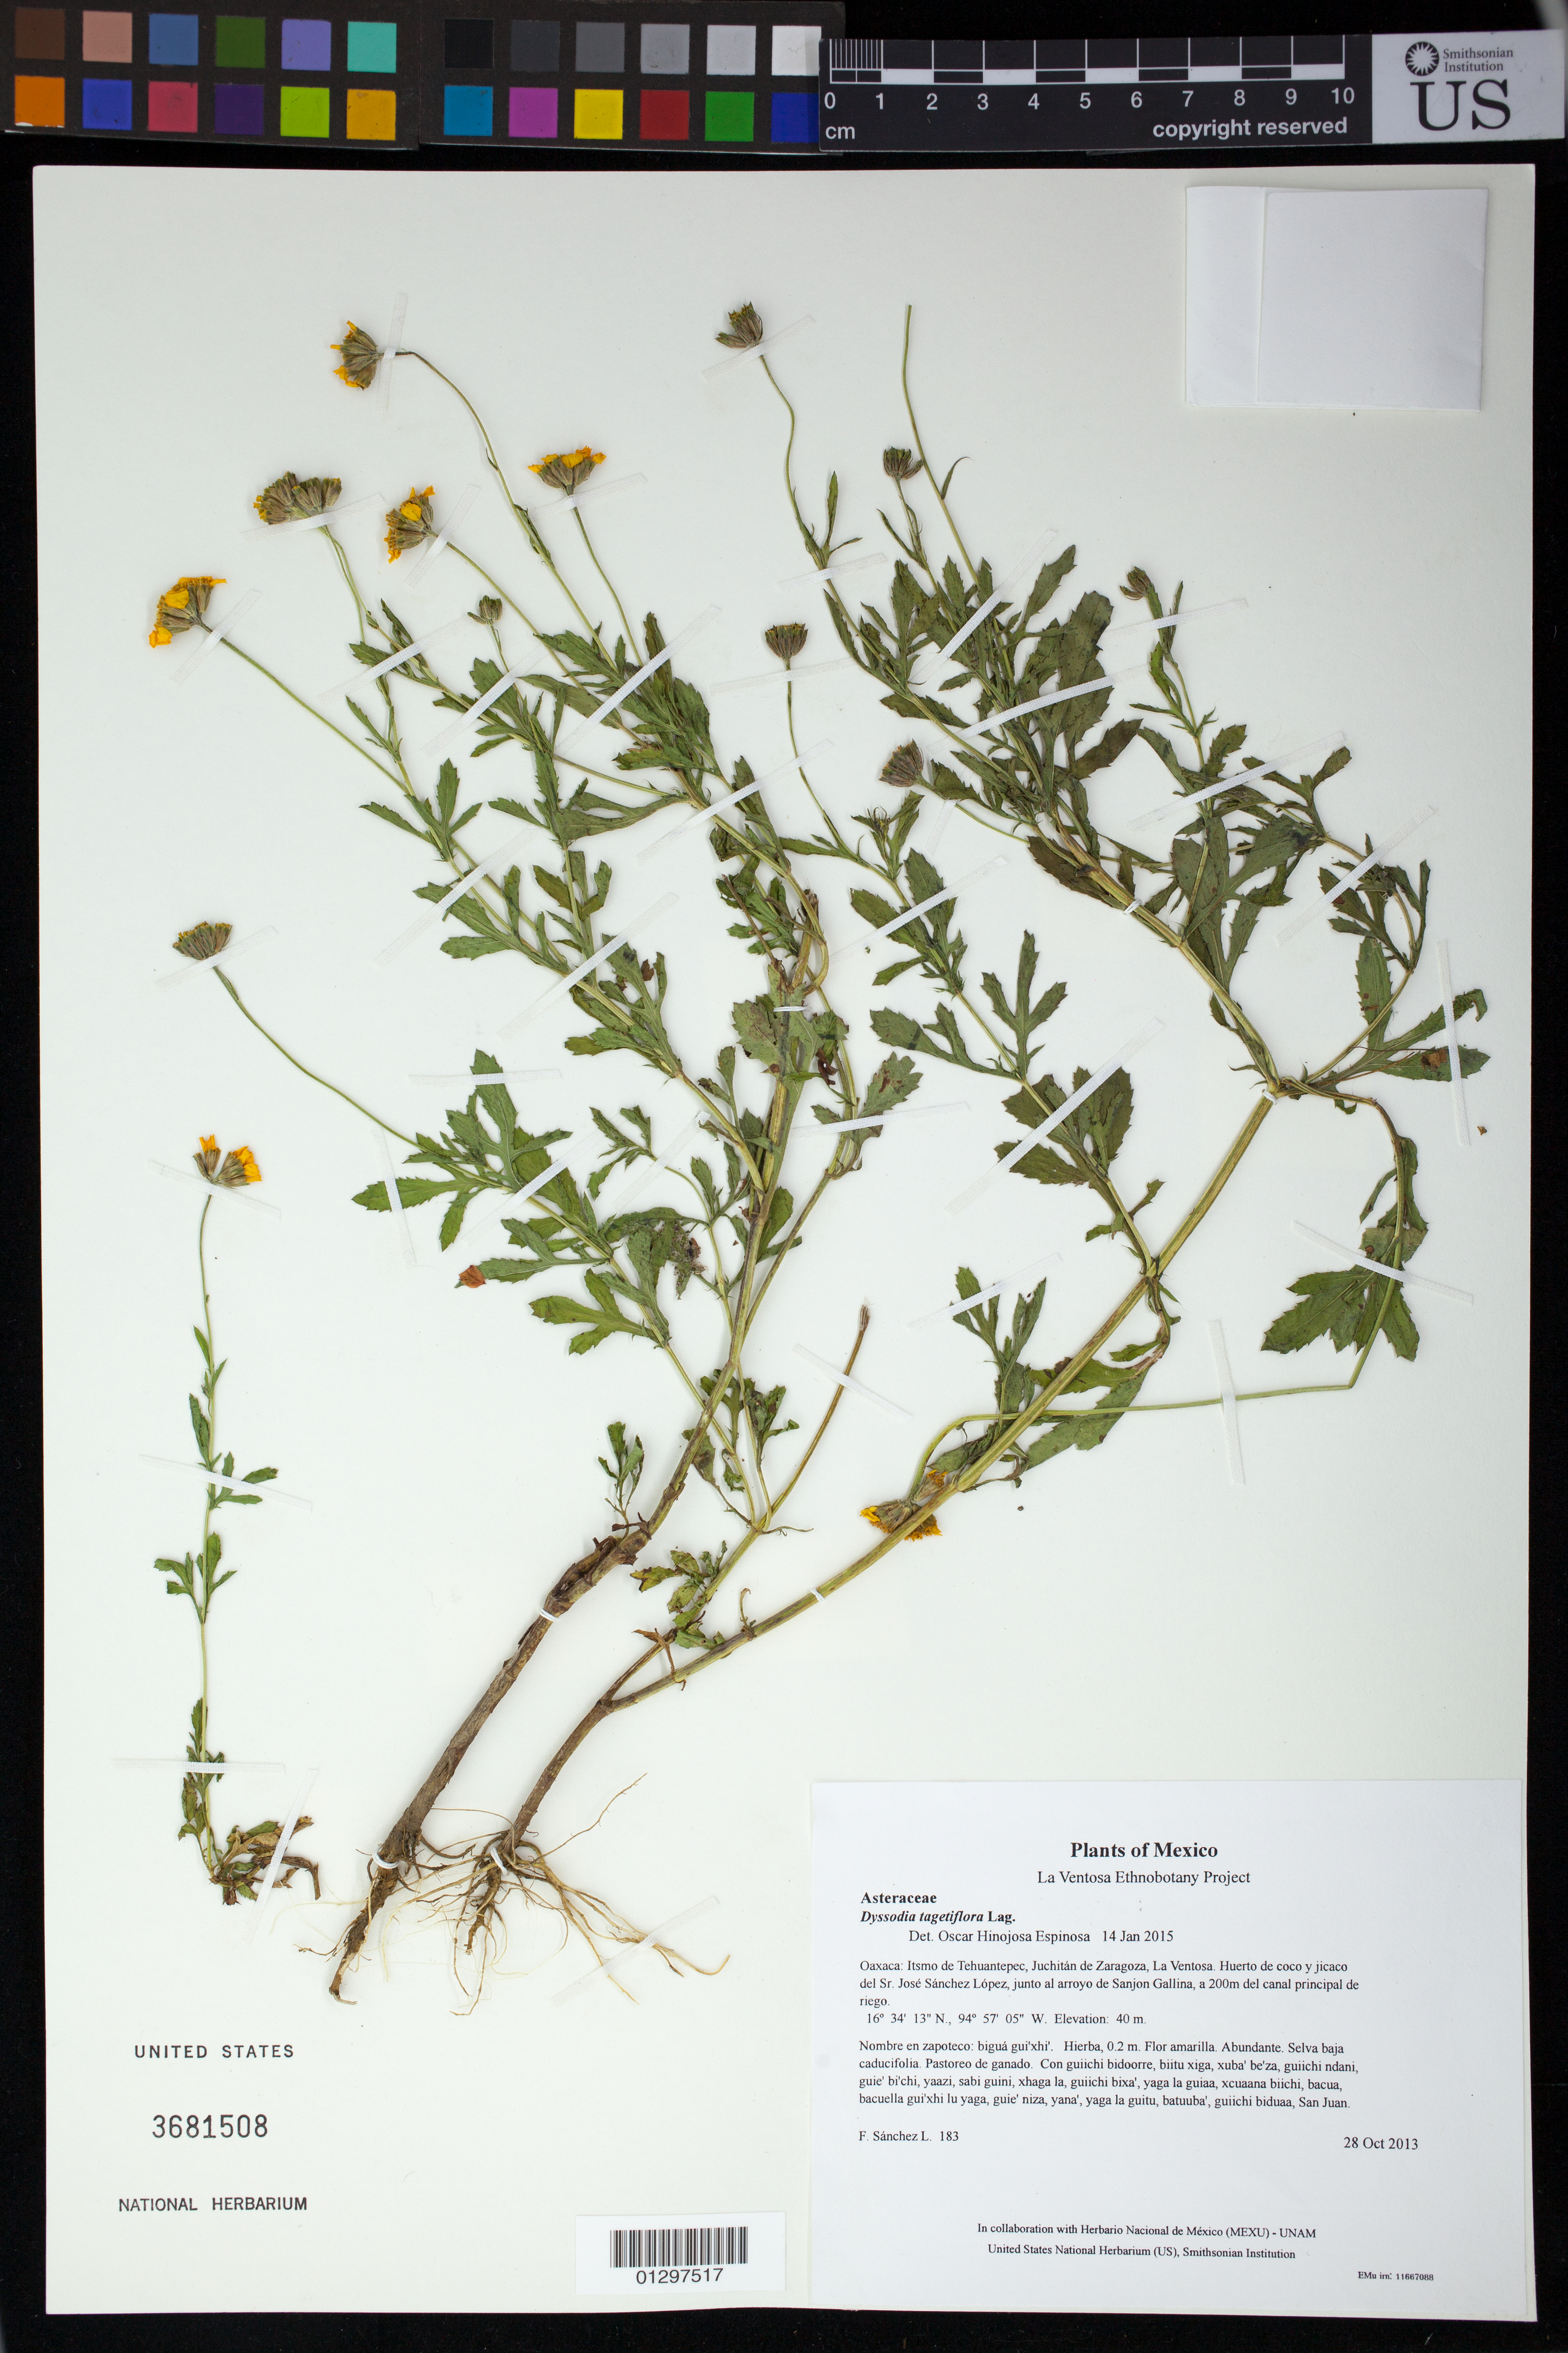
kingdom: Plantae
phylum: Tracheophyta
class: Magnoliopsida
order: Asterales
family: Asteraceae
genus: Dyssodia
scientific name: Dyssodia tagetiflora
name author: Lag.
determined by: Hinojosa E., O.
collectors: F. Sánchez L.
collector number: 183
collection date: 2013-10-28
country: Mexico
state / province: Oaxaca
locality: Itsmo de Tehuantepec, Juchitán de Zaragoza, La Ventosa. Huerto de coco y jicaco del Sr. José Sánchez López, junto al arroyo de Sanjon Gallina, a 200m del canal principal de riego.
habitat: Selva baja caducifolia. Pastoreo de ganado.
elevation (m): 40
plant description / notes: JEBOT, MEXU, SERO, US; Guixi bandaga. 0.2 m. Guie' naguchi. Stale.; cempasuchitl de monte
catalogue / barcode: US 3681508